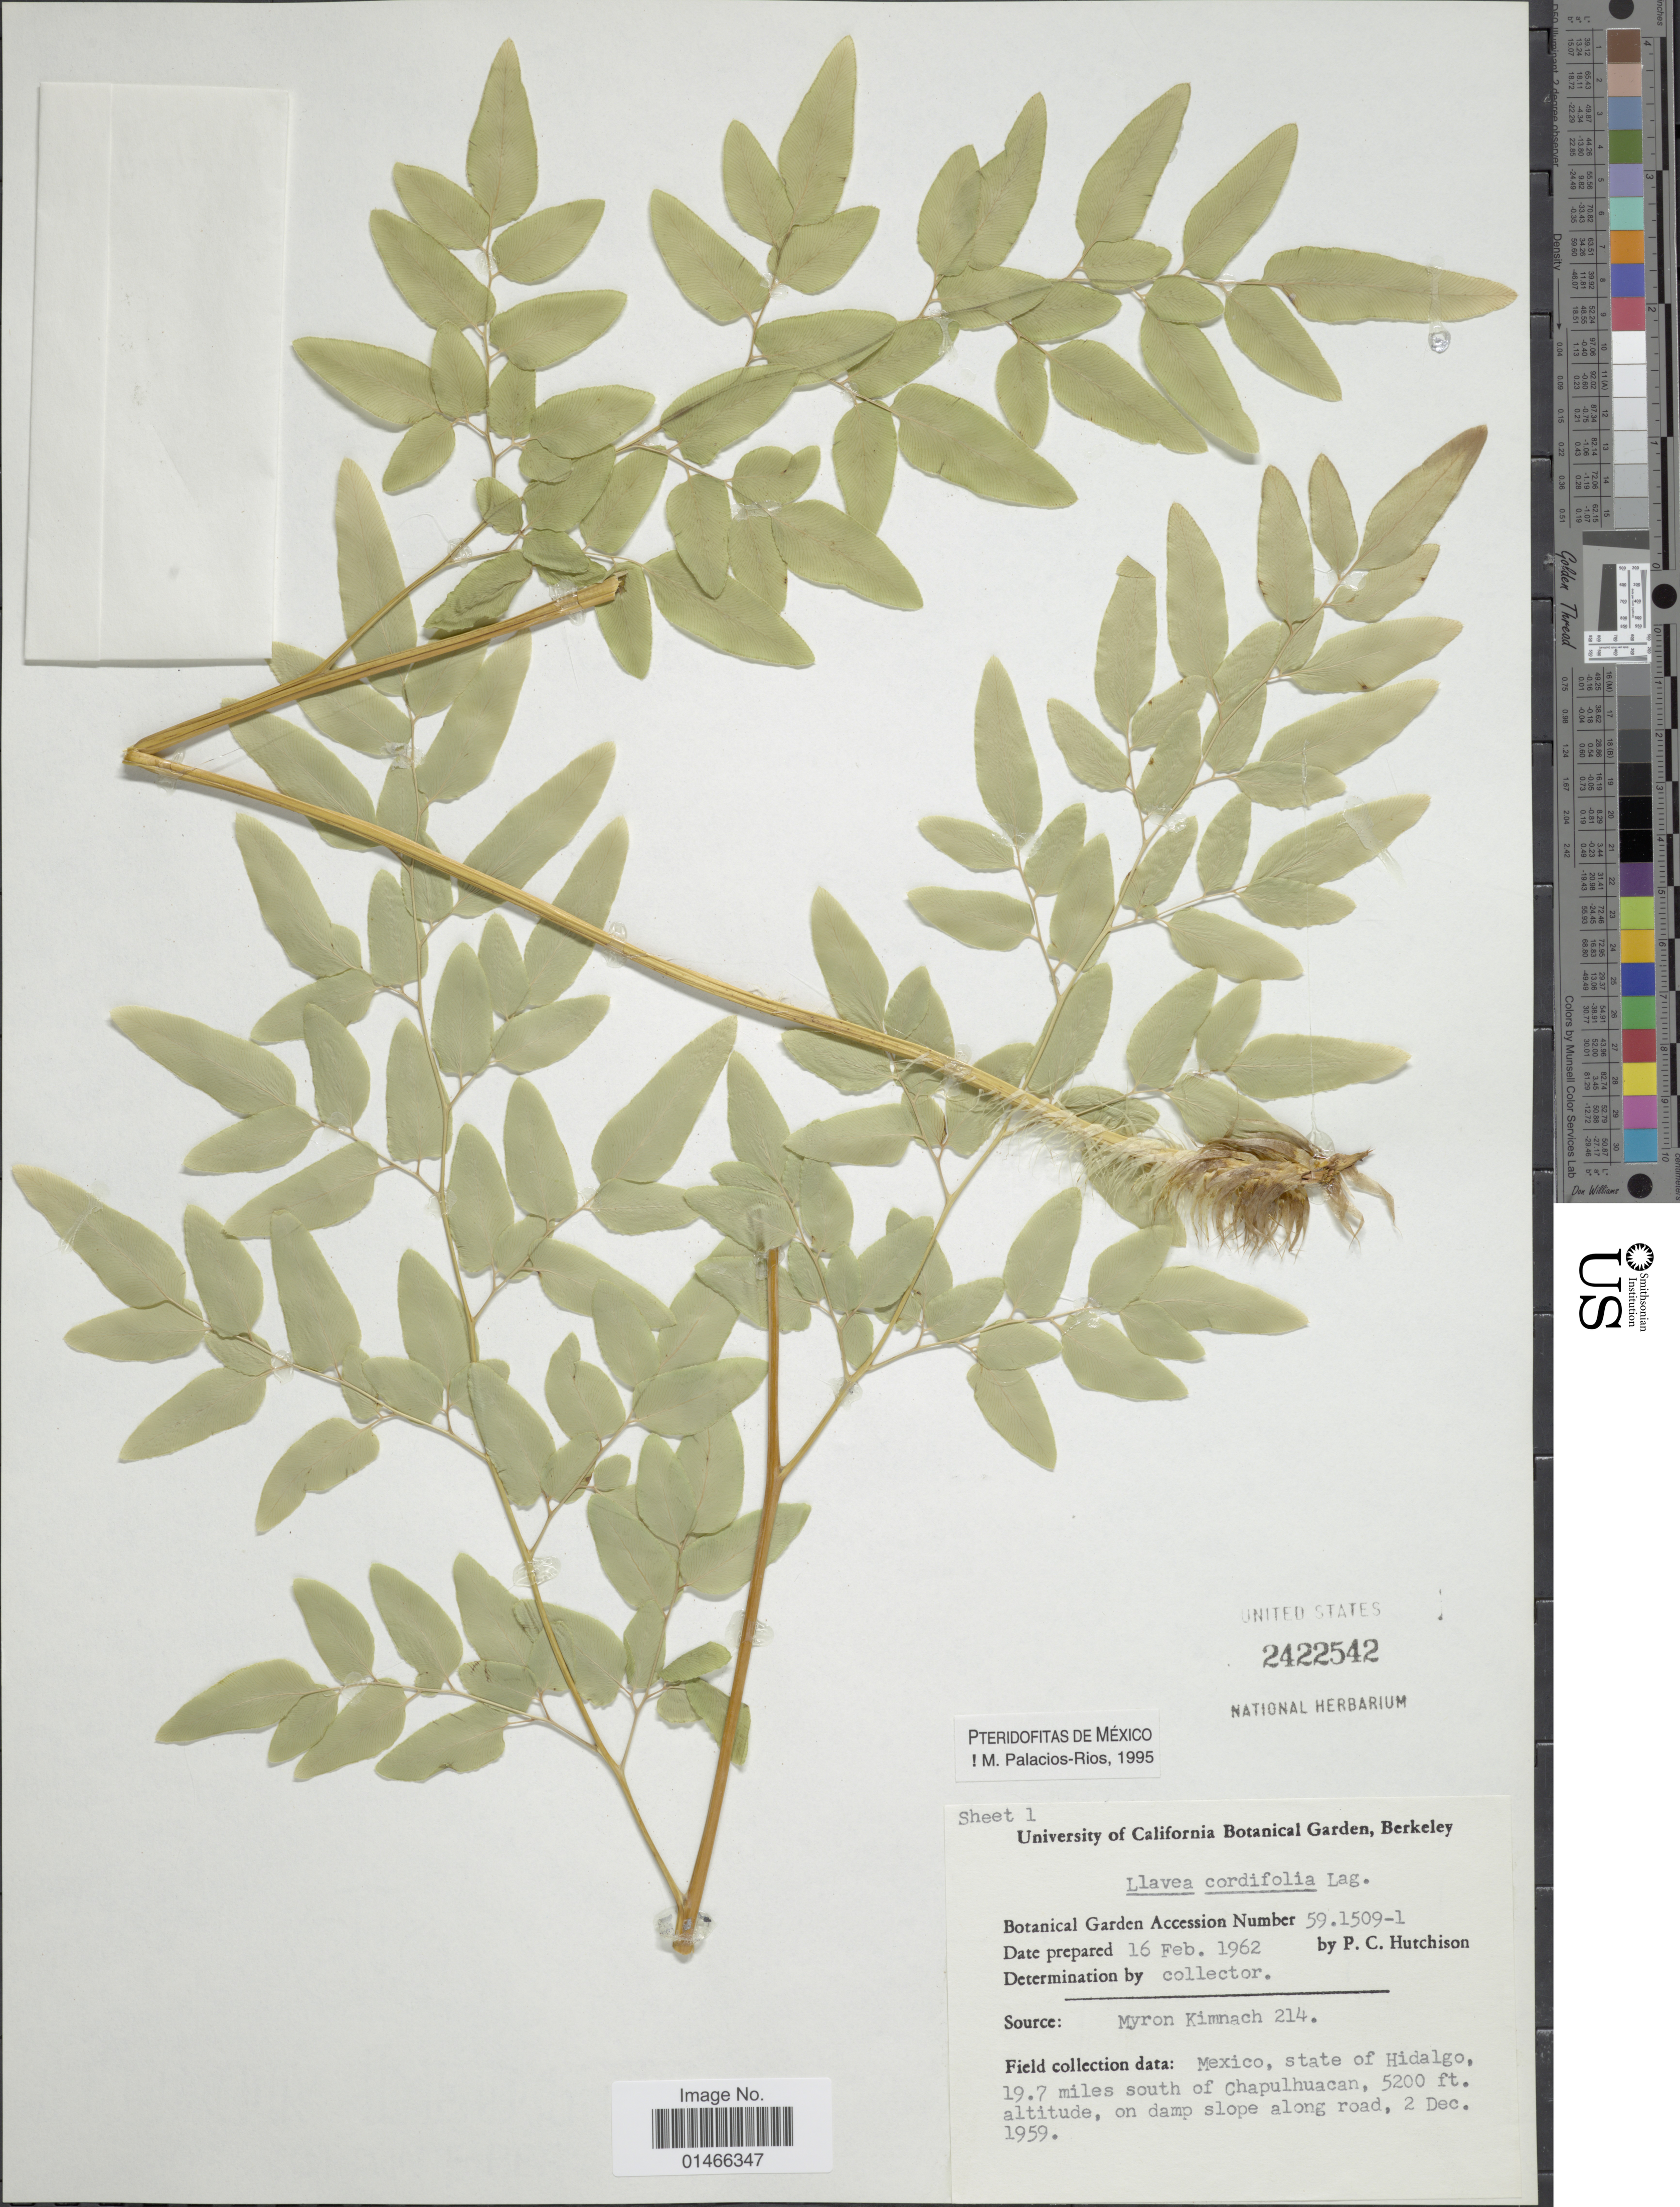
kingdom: Plantae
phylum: Tracheophyta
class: Polypodiopsida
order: Polypodiales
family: Pteridaceae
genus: Llavea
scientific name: Llavea cordifolia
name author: Lag.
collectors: M. W. Kimnach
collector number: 214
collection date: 1959-12-02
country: Mexico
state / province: Hidalgo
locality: State of Hidalgo, 19.7 miles south of Chapulhuacan. On damp slopes along road.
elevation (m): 1585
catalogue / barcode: US 2422542